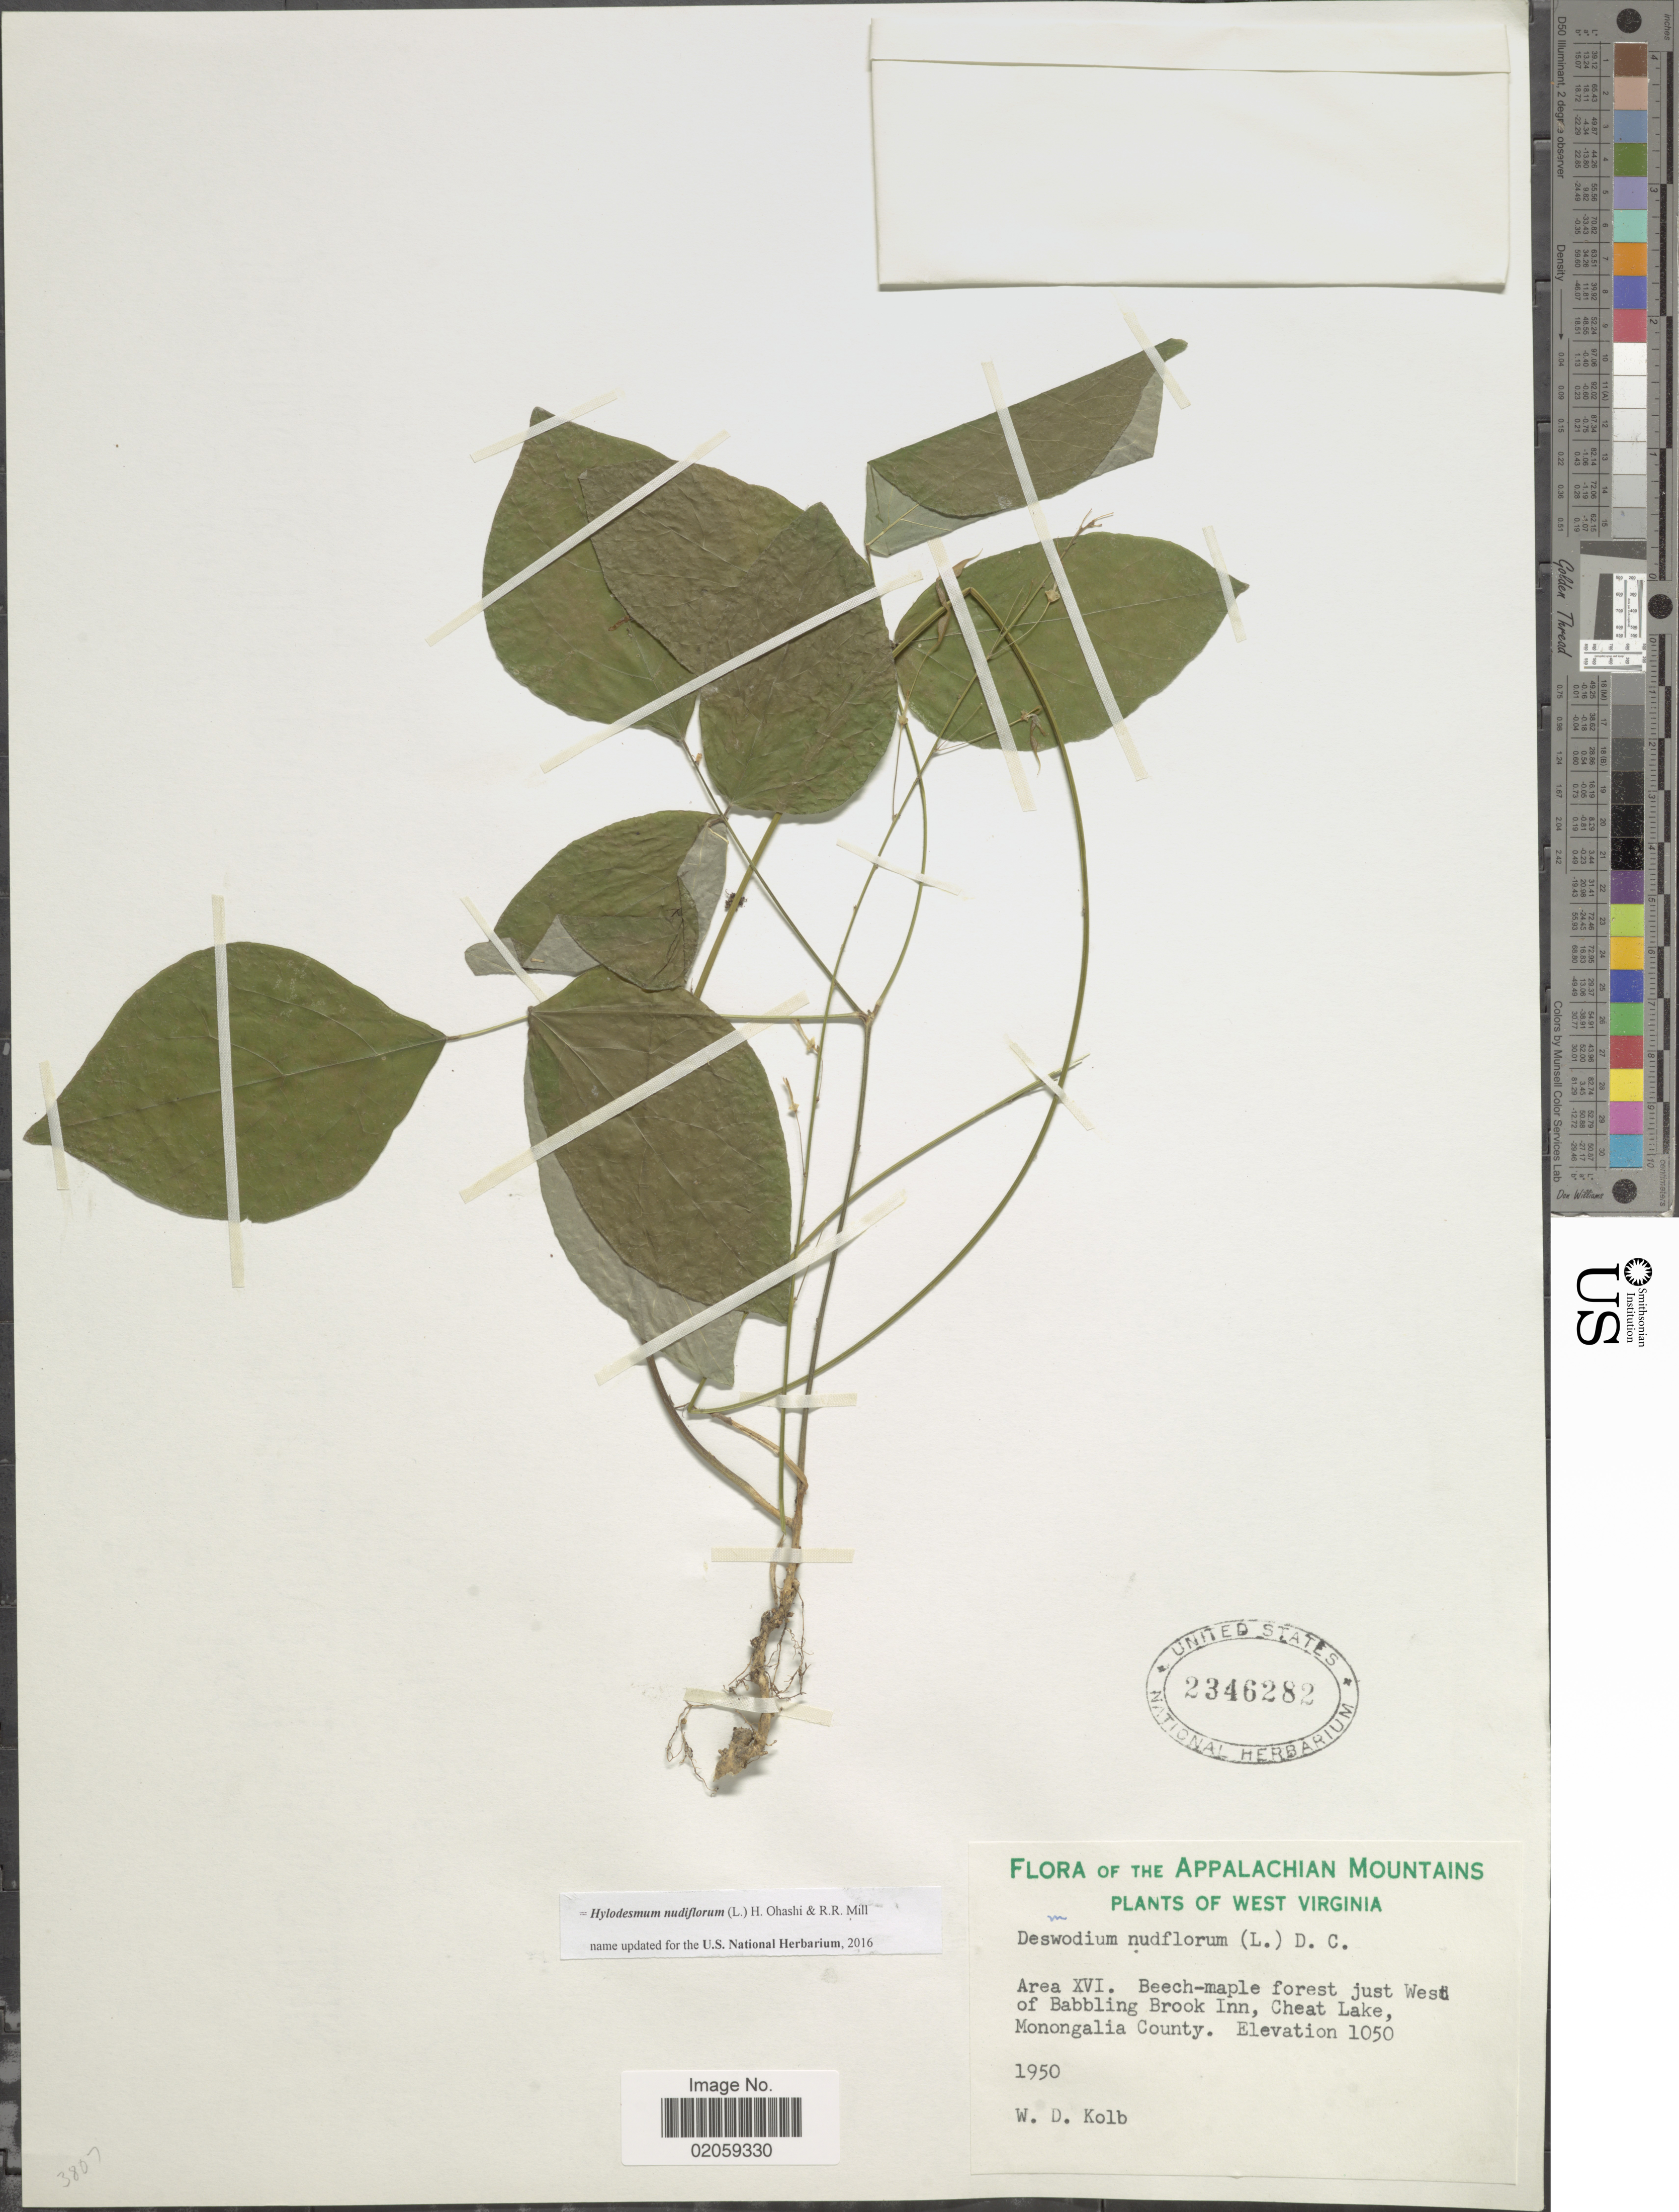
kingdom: Plantae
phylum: Tracheophyta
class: Magnoliopsida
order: Fabales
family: Fabaceae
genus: Hylodesmum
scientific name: Hylodesmum nudiflorum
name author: (L.) H. Ohashi & R.R. Mill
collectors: W. Kolb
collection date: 1950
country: United States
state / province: West Virginia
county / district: Monongalia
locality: Appalachian Mountains, area XVI, just West of Babbling Brook Inn, Cheat Lake, Monongalia County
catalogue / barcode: US 2346282